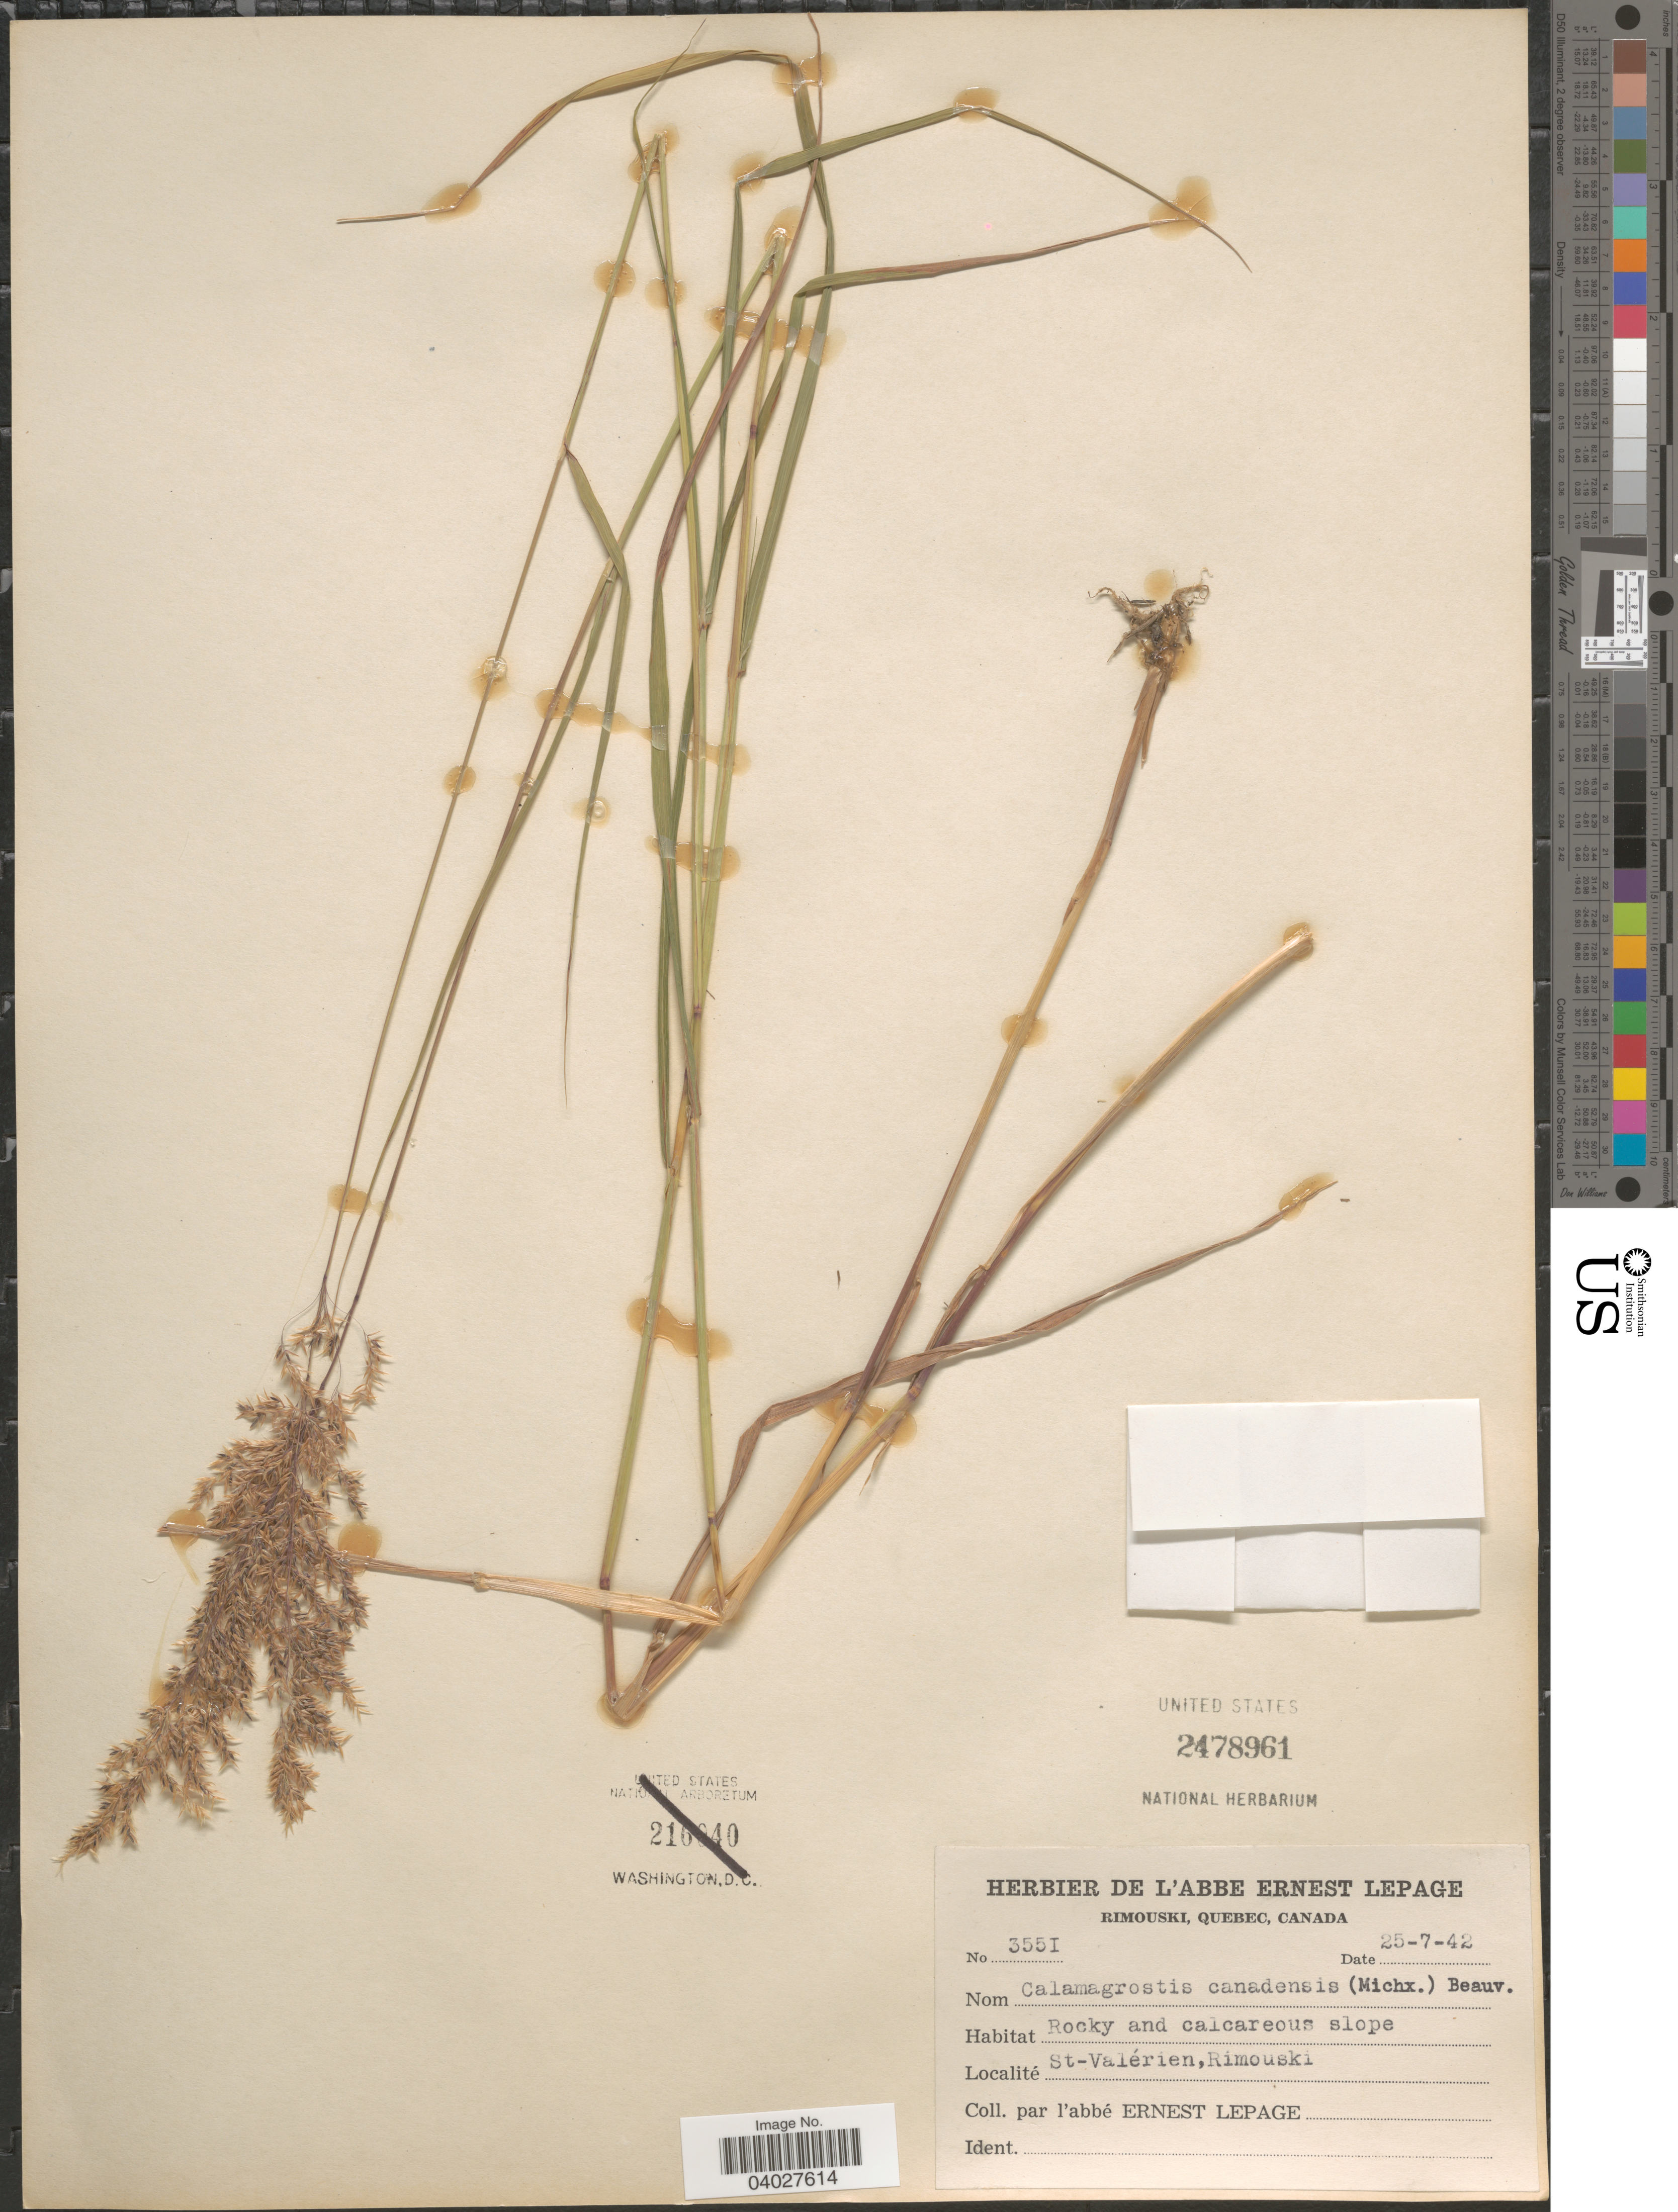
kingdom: Plantae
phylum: Tracheophyta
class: Liliopsida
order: Poales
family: Poaceae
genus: Calamagrostis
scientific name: Calamagrostis canadensis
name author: (Michx.) P. Beauv.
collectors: E. Lepage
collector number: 3551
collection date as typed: Transcribed d/m/y: 24/7/42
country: Canada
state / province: Quebec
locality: St-Valérien, Rimouski.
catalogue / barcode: US 2478961